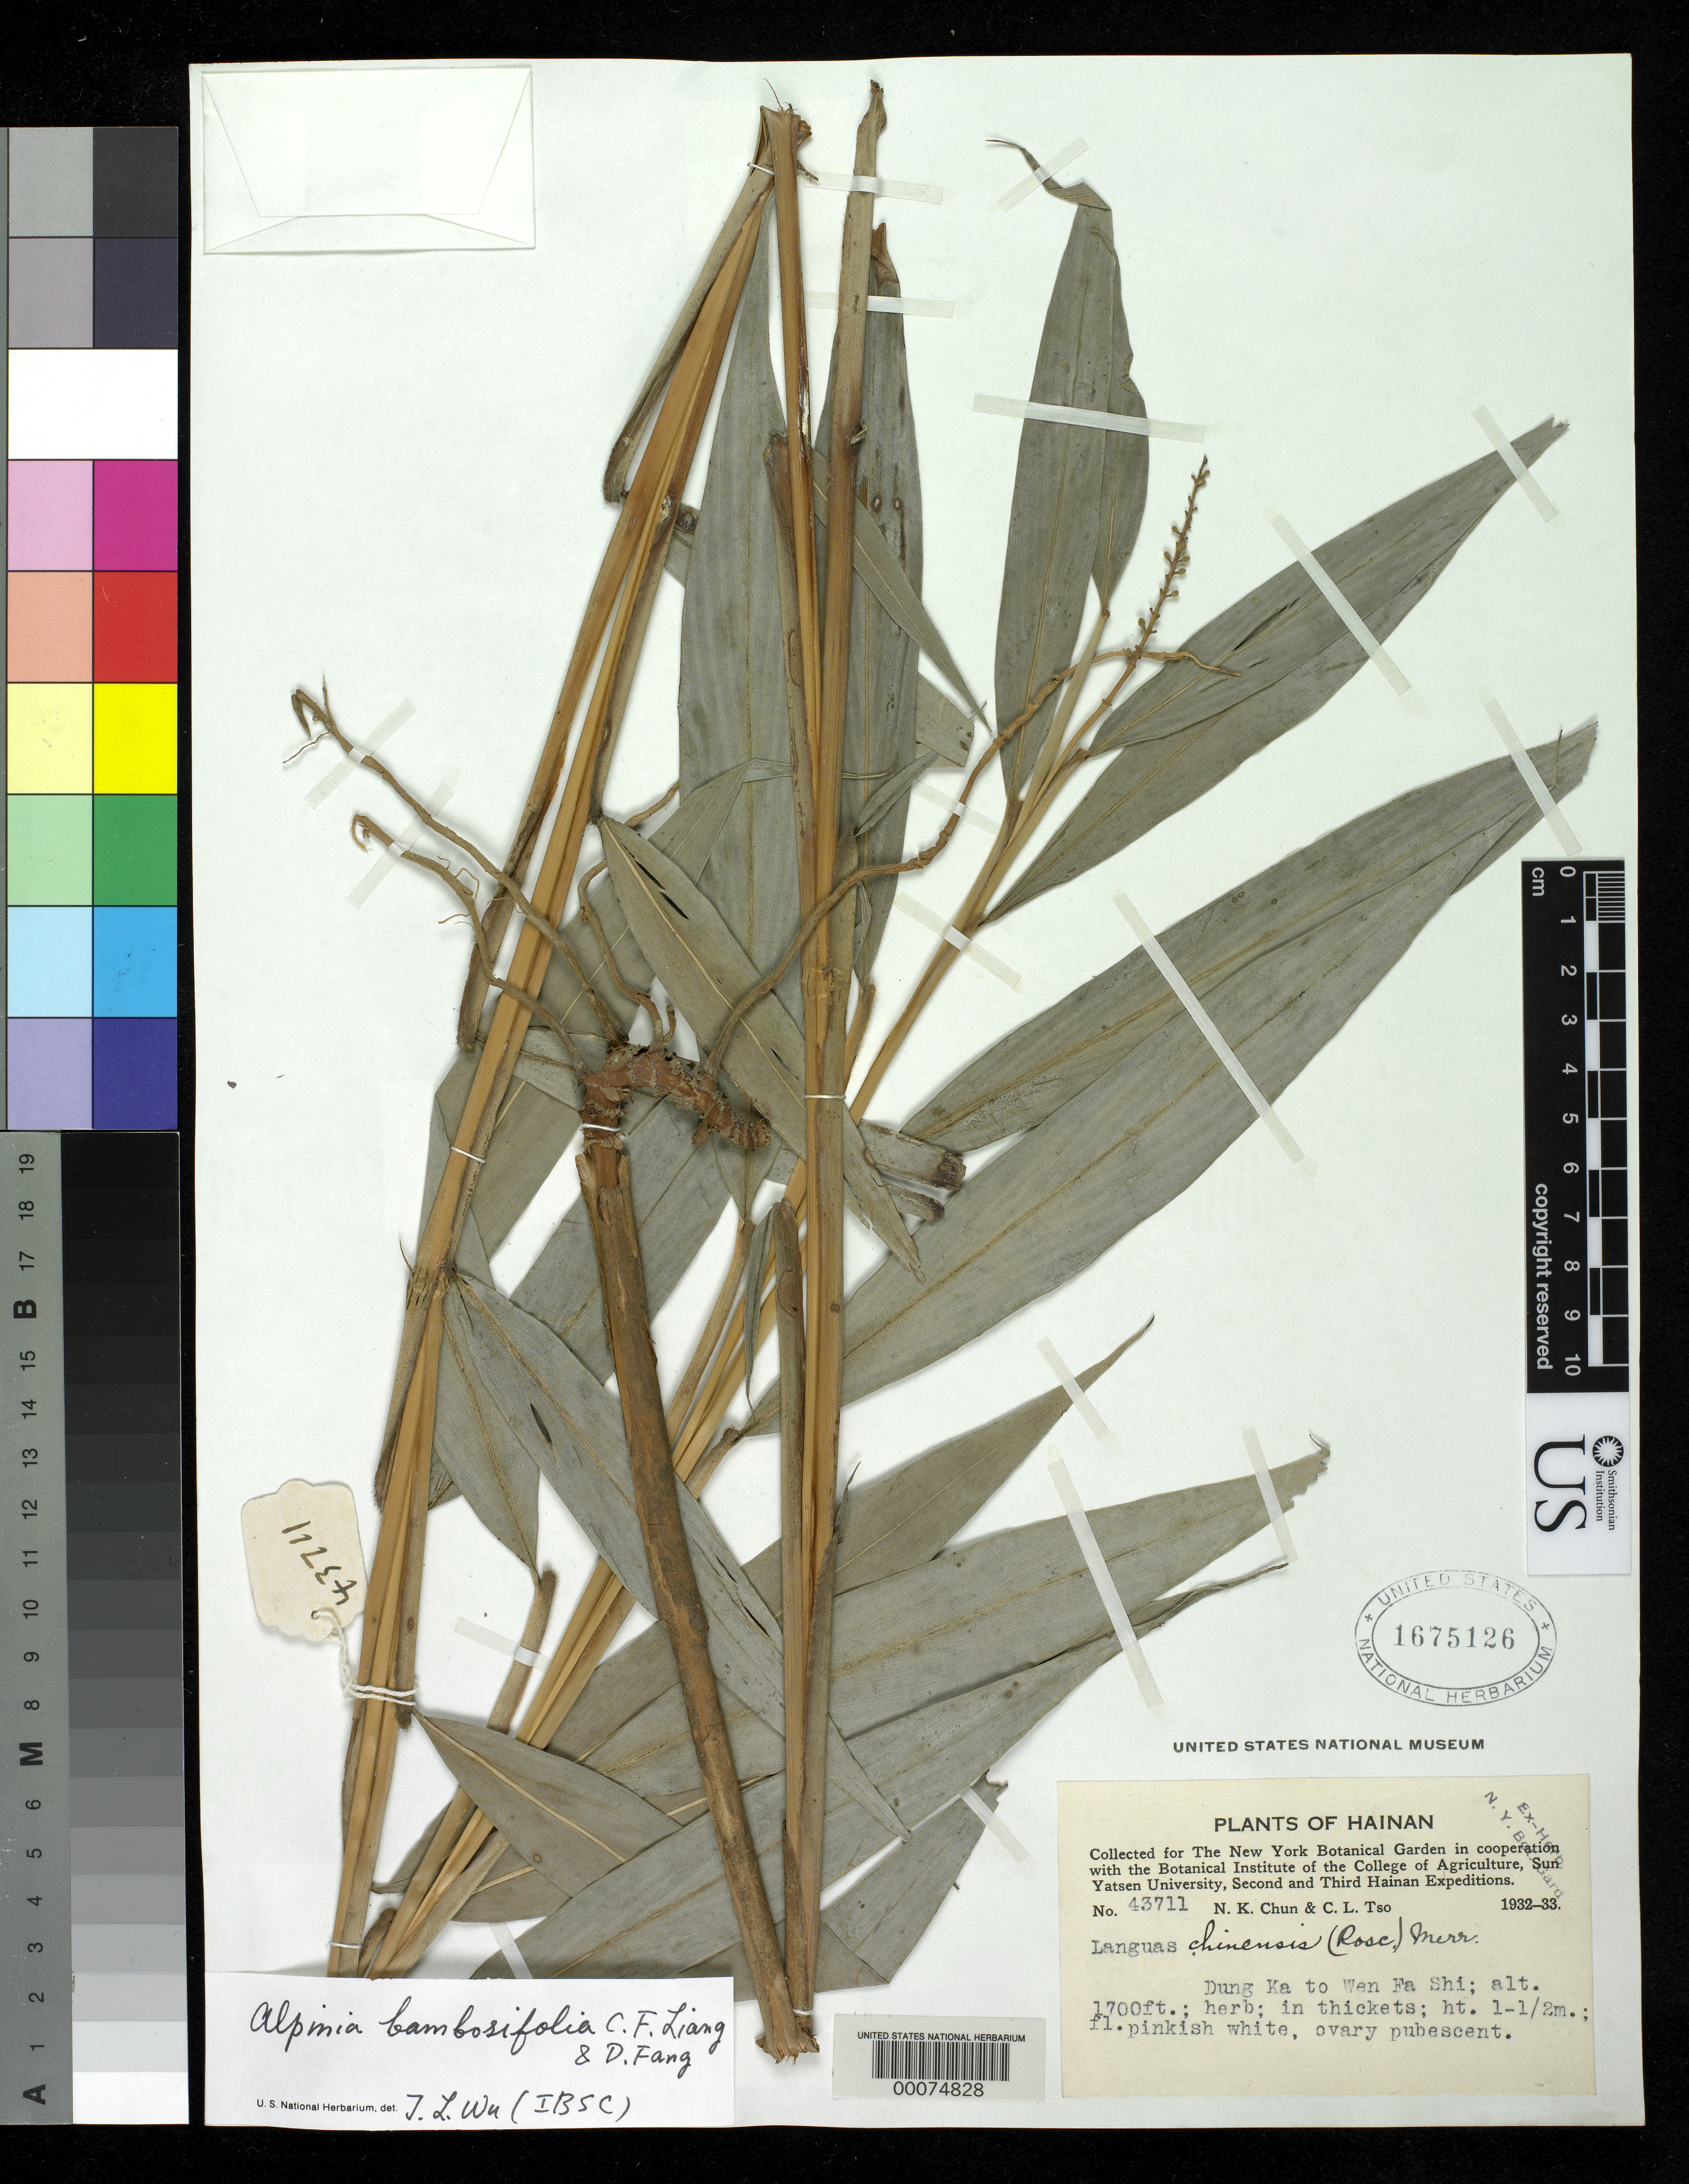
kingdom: Plantae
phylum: Tracheophyta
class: Liliopsida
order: Zingiberales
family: Zingiberaceae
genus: Alpinia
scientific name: Alpinia bambusiflora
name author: C.F. Liang & D. Fang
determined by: Wu, Te-Ling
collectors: N. K. Chun & C. Tso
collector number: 43711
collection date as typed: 1932 to -- -- 1933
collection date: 1932/1933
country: China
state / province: Hainan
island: Hainan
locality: Hainan, dung ka to wen fa shi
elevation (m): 518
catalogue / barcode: US 1675126